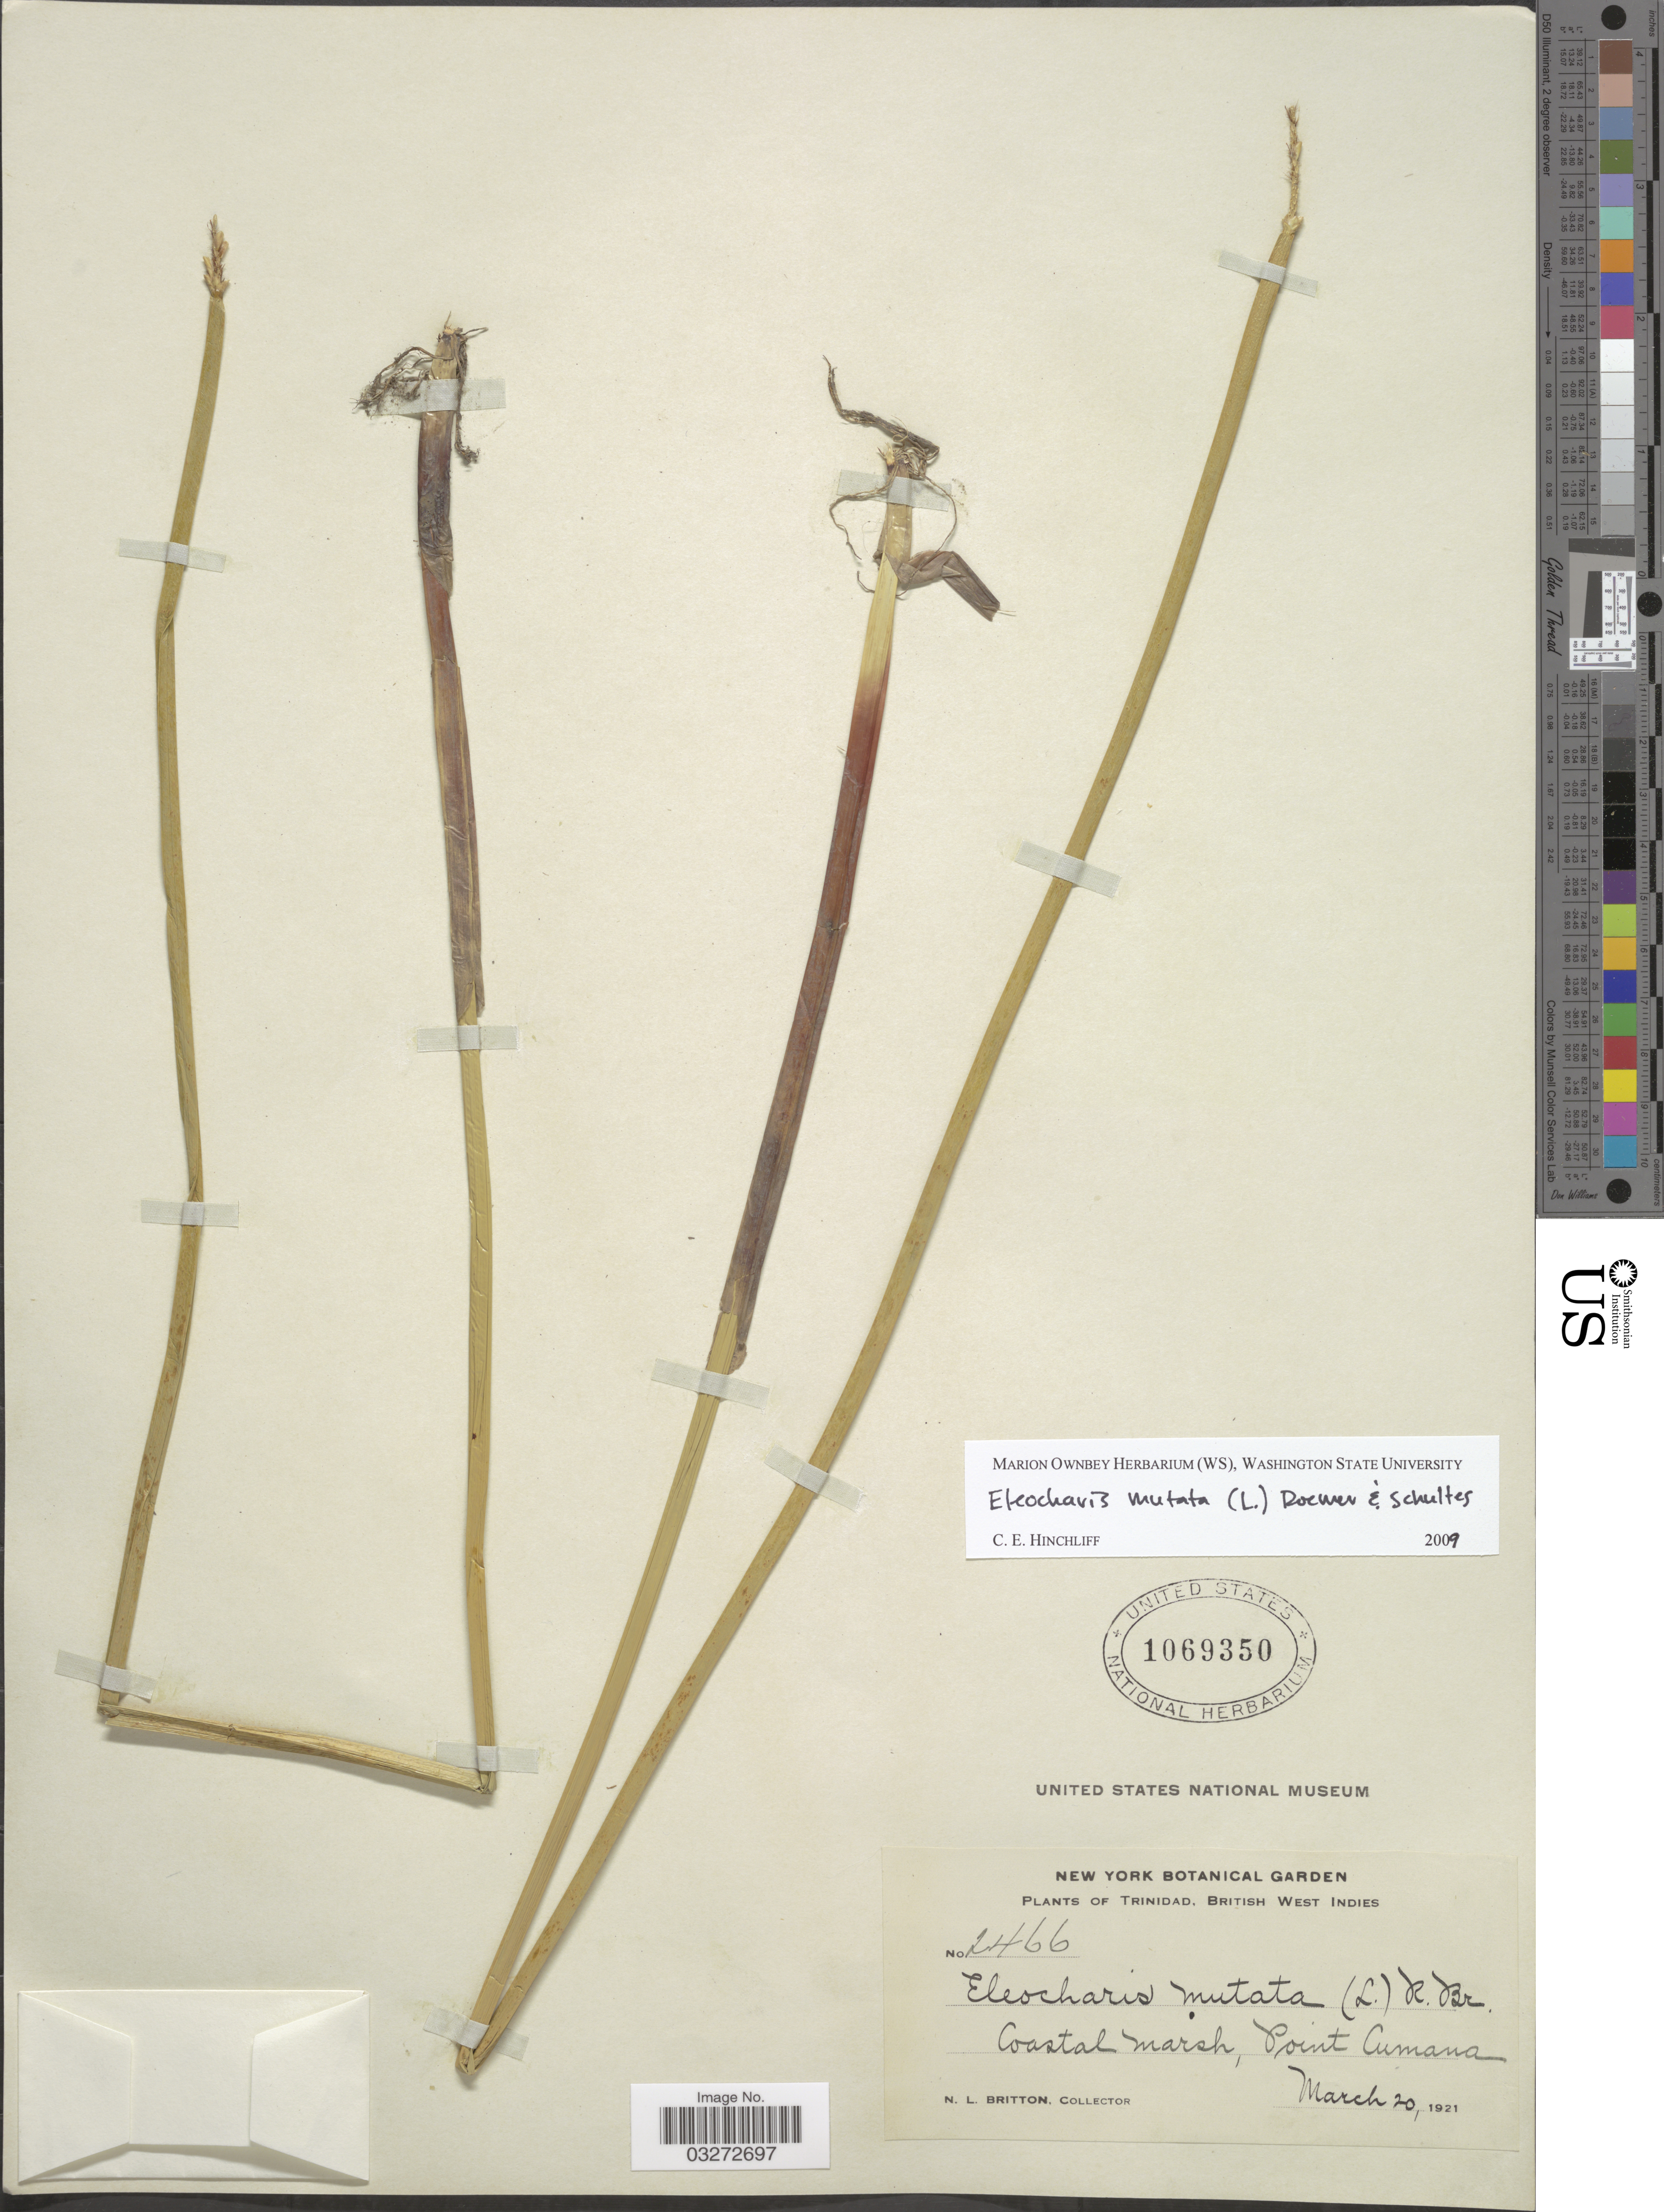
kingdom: Plantae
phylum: Tracheophyta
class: Liliopsida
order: Poales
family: Cyperaceae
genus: Eleocharis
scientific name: Eleocharis mutata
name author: (L.) Roem. & Schult.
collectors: N. Britton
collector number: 2466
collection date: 1921-03-20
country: Trinidad and Tobago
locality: Trinidad, British West Indies. Coastal marsh, Point Cumana.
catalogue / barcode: US 1069350